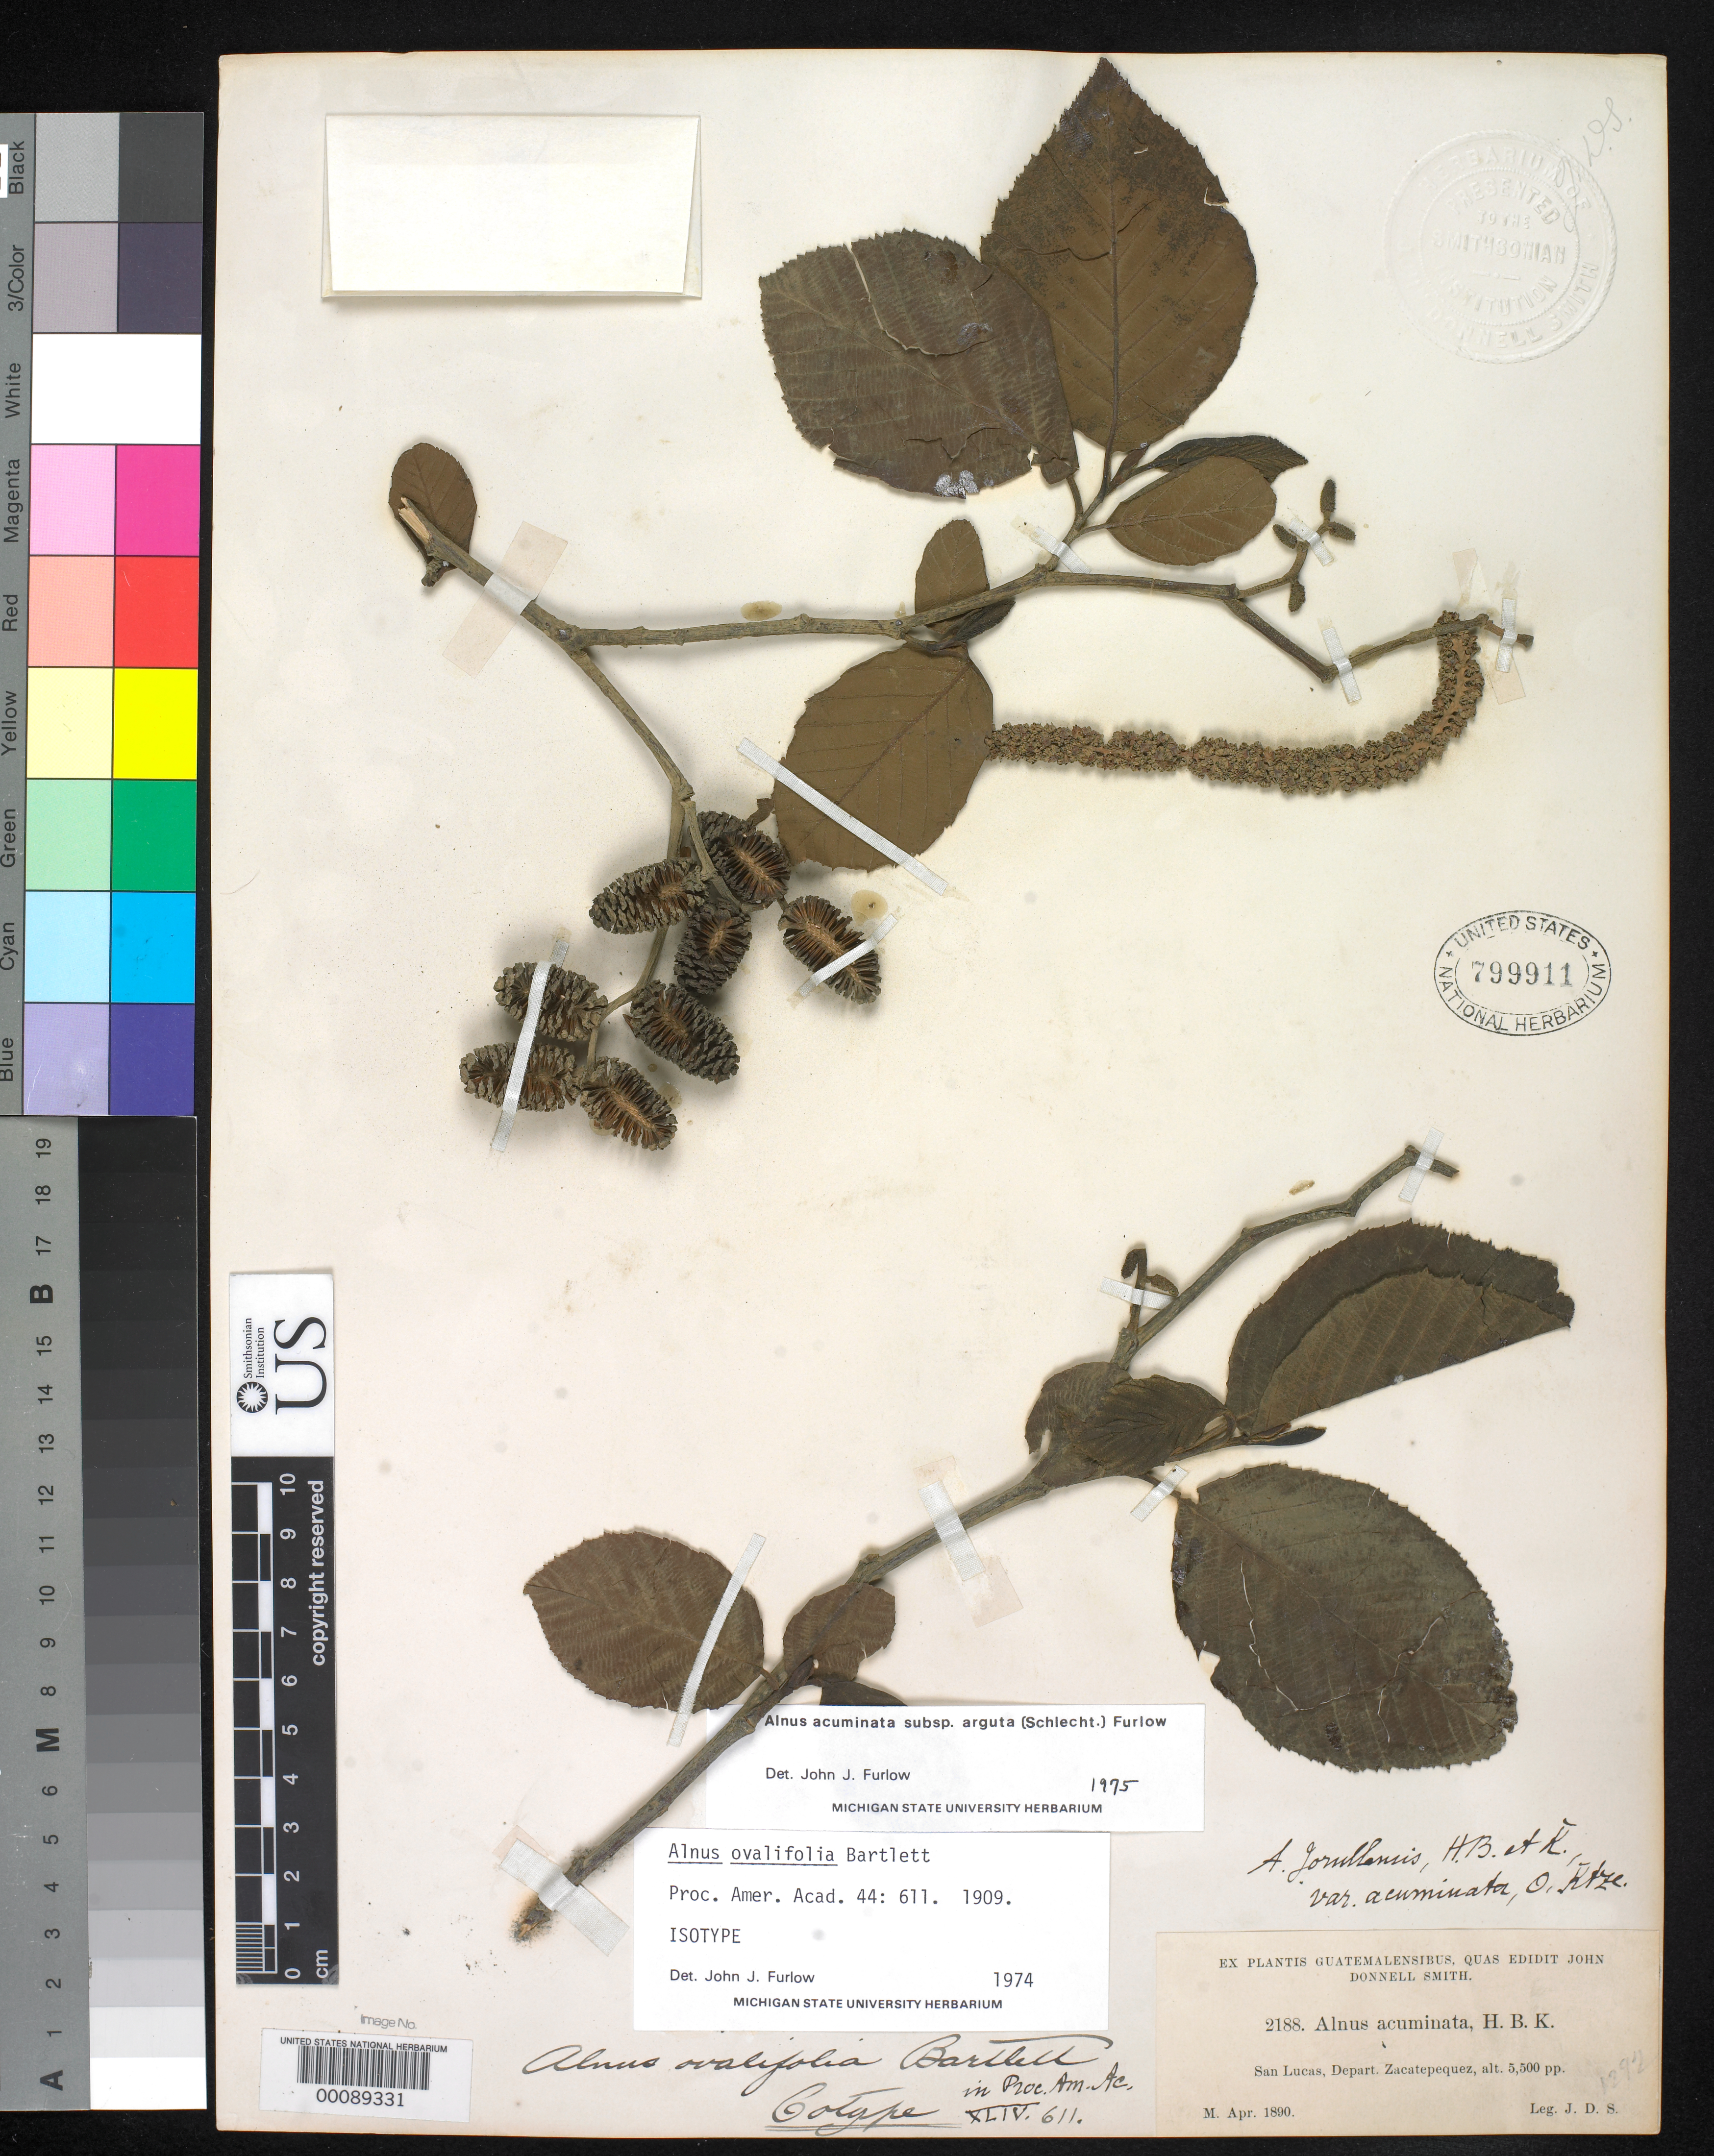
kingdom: Plantae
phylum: Tracheophyta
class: Magnoliopsida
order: Fagales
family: Betulaceae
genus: Alnus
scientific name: Alnus ovalifolia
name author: Bartlett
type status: Isotype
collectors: J. Donnell Smith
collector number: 2188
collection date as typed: Apr 1890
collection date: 1890-04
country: Guatemala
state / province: Sacatepéquez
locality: San Lucas.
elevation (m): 1700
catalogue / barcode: US 799911